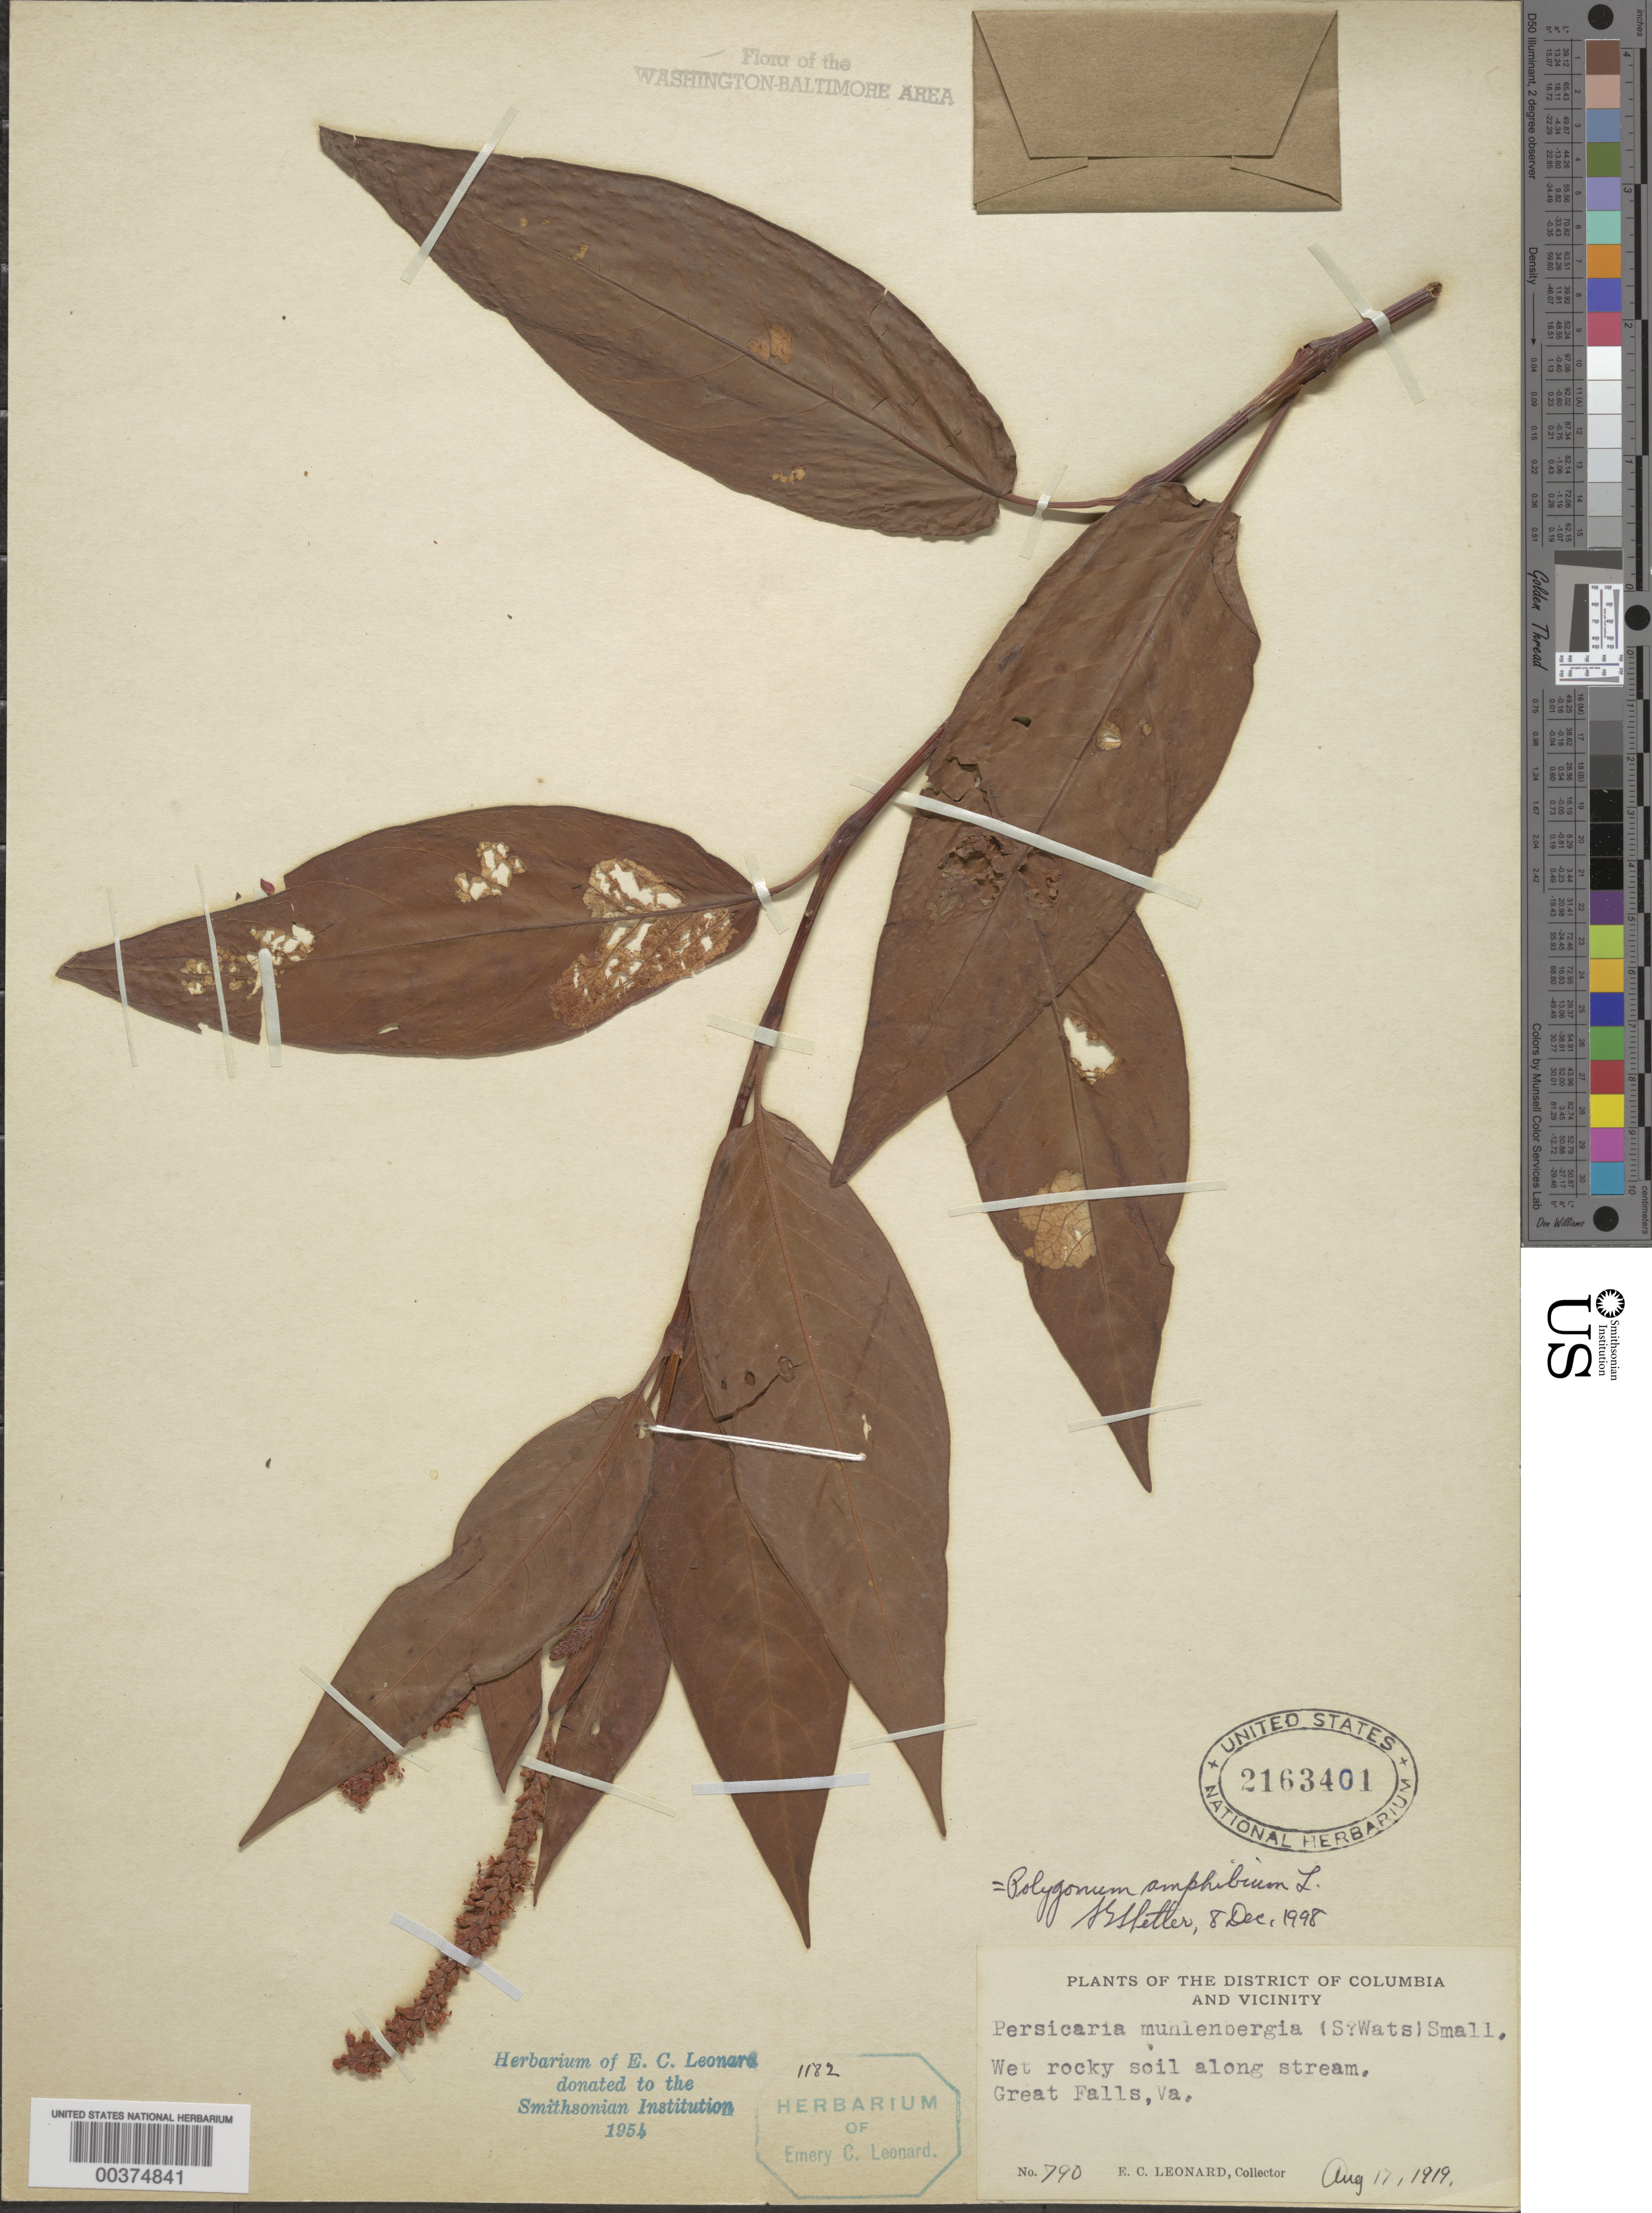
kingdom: Plantae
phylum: Tracheophyta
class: Magnoliopsida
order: Caryophyllales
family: Polygonaceae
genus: Persicaria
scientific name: Persicaria coccinea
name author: (Muhl. ex Willd.) Greene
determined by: Atha, D. E.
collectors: E. C. Leonard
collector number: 790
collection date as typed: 17 Aug 1919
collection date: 1919-08-17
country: United States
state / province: Virginia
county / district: Fairfax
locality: Great Falls C. and O. Canal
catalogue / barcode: US 2163401